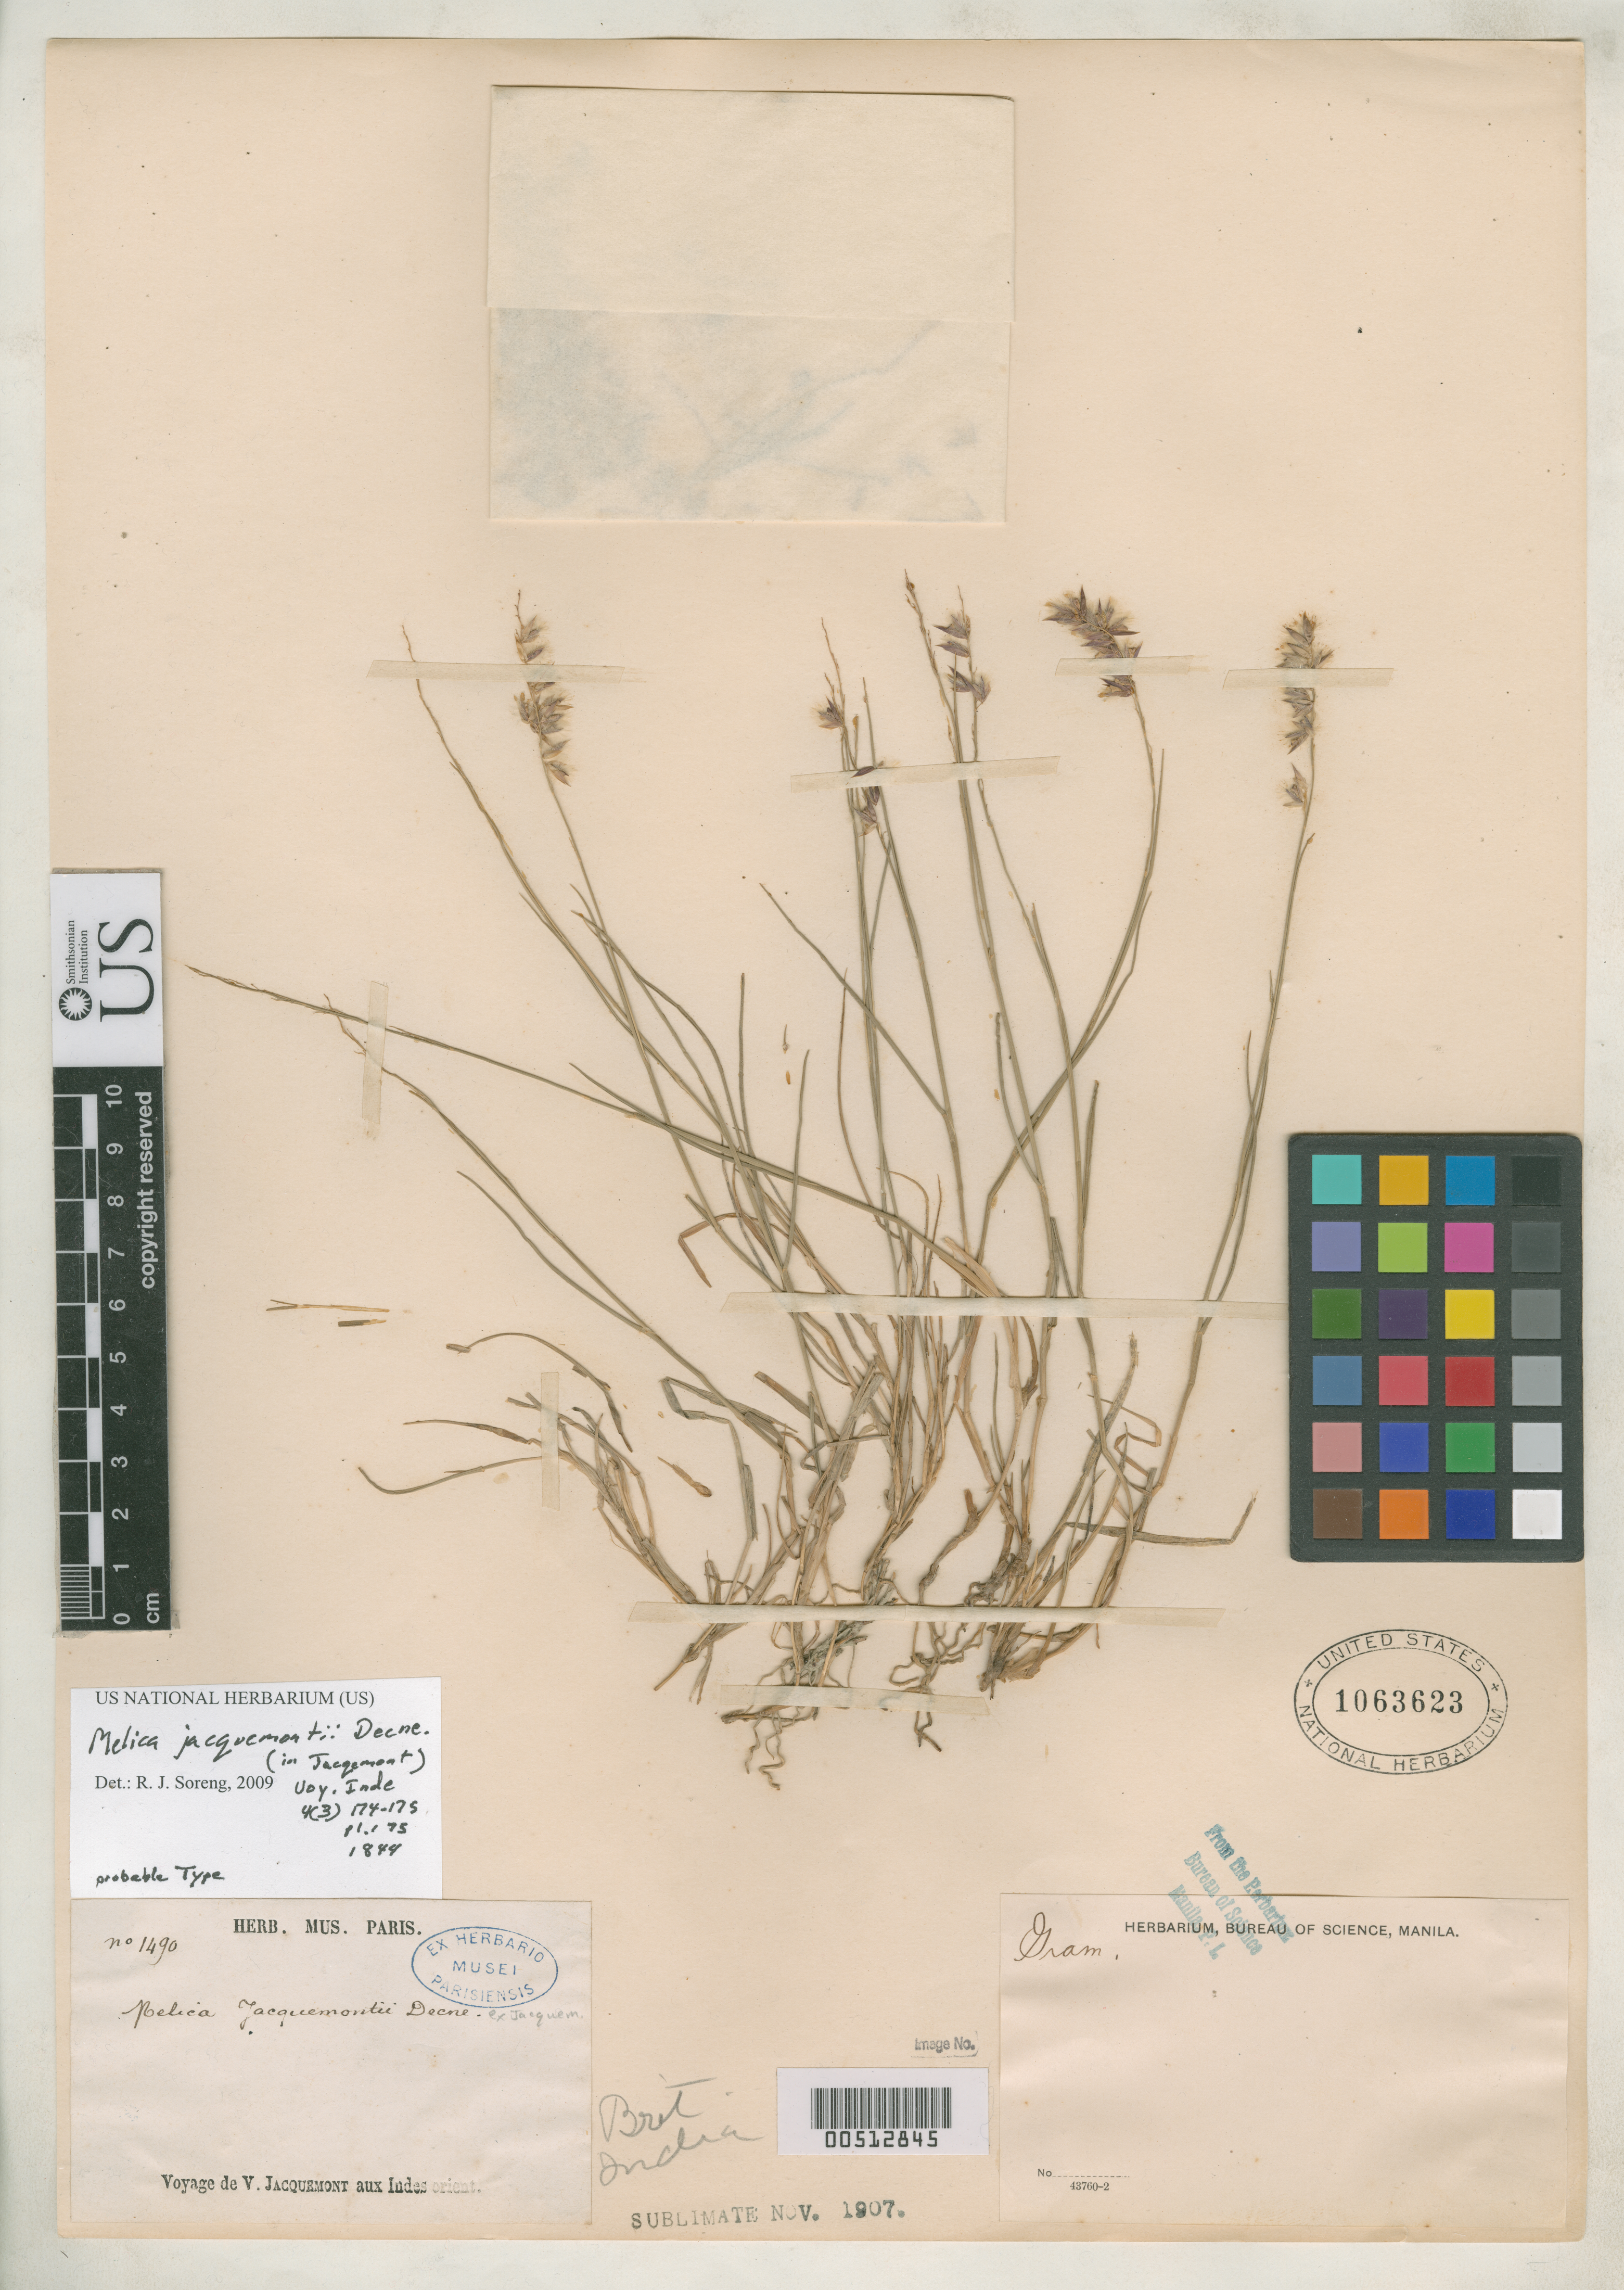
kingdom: Plantae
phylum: Tracheophyta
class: Liliopsida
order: Poales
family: Poaceae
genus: Melica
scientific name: Melica jacquemontii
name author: Jaubert & Spach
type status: Possible Isotype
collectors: V. Jacquemont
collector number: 1490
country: India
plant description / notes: Currently accepted name as cited in Fl. Turkey, 9: 534 (1985).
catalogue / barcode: US 1063623